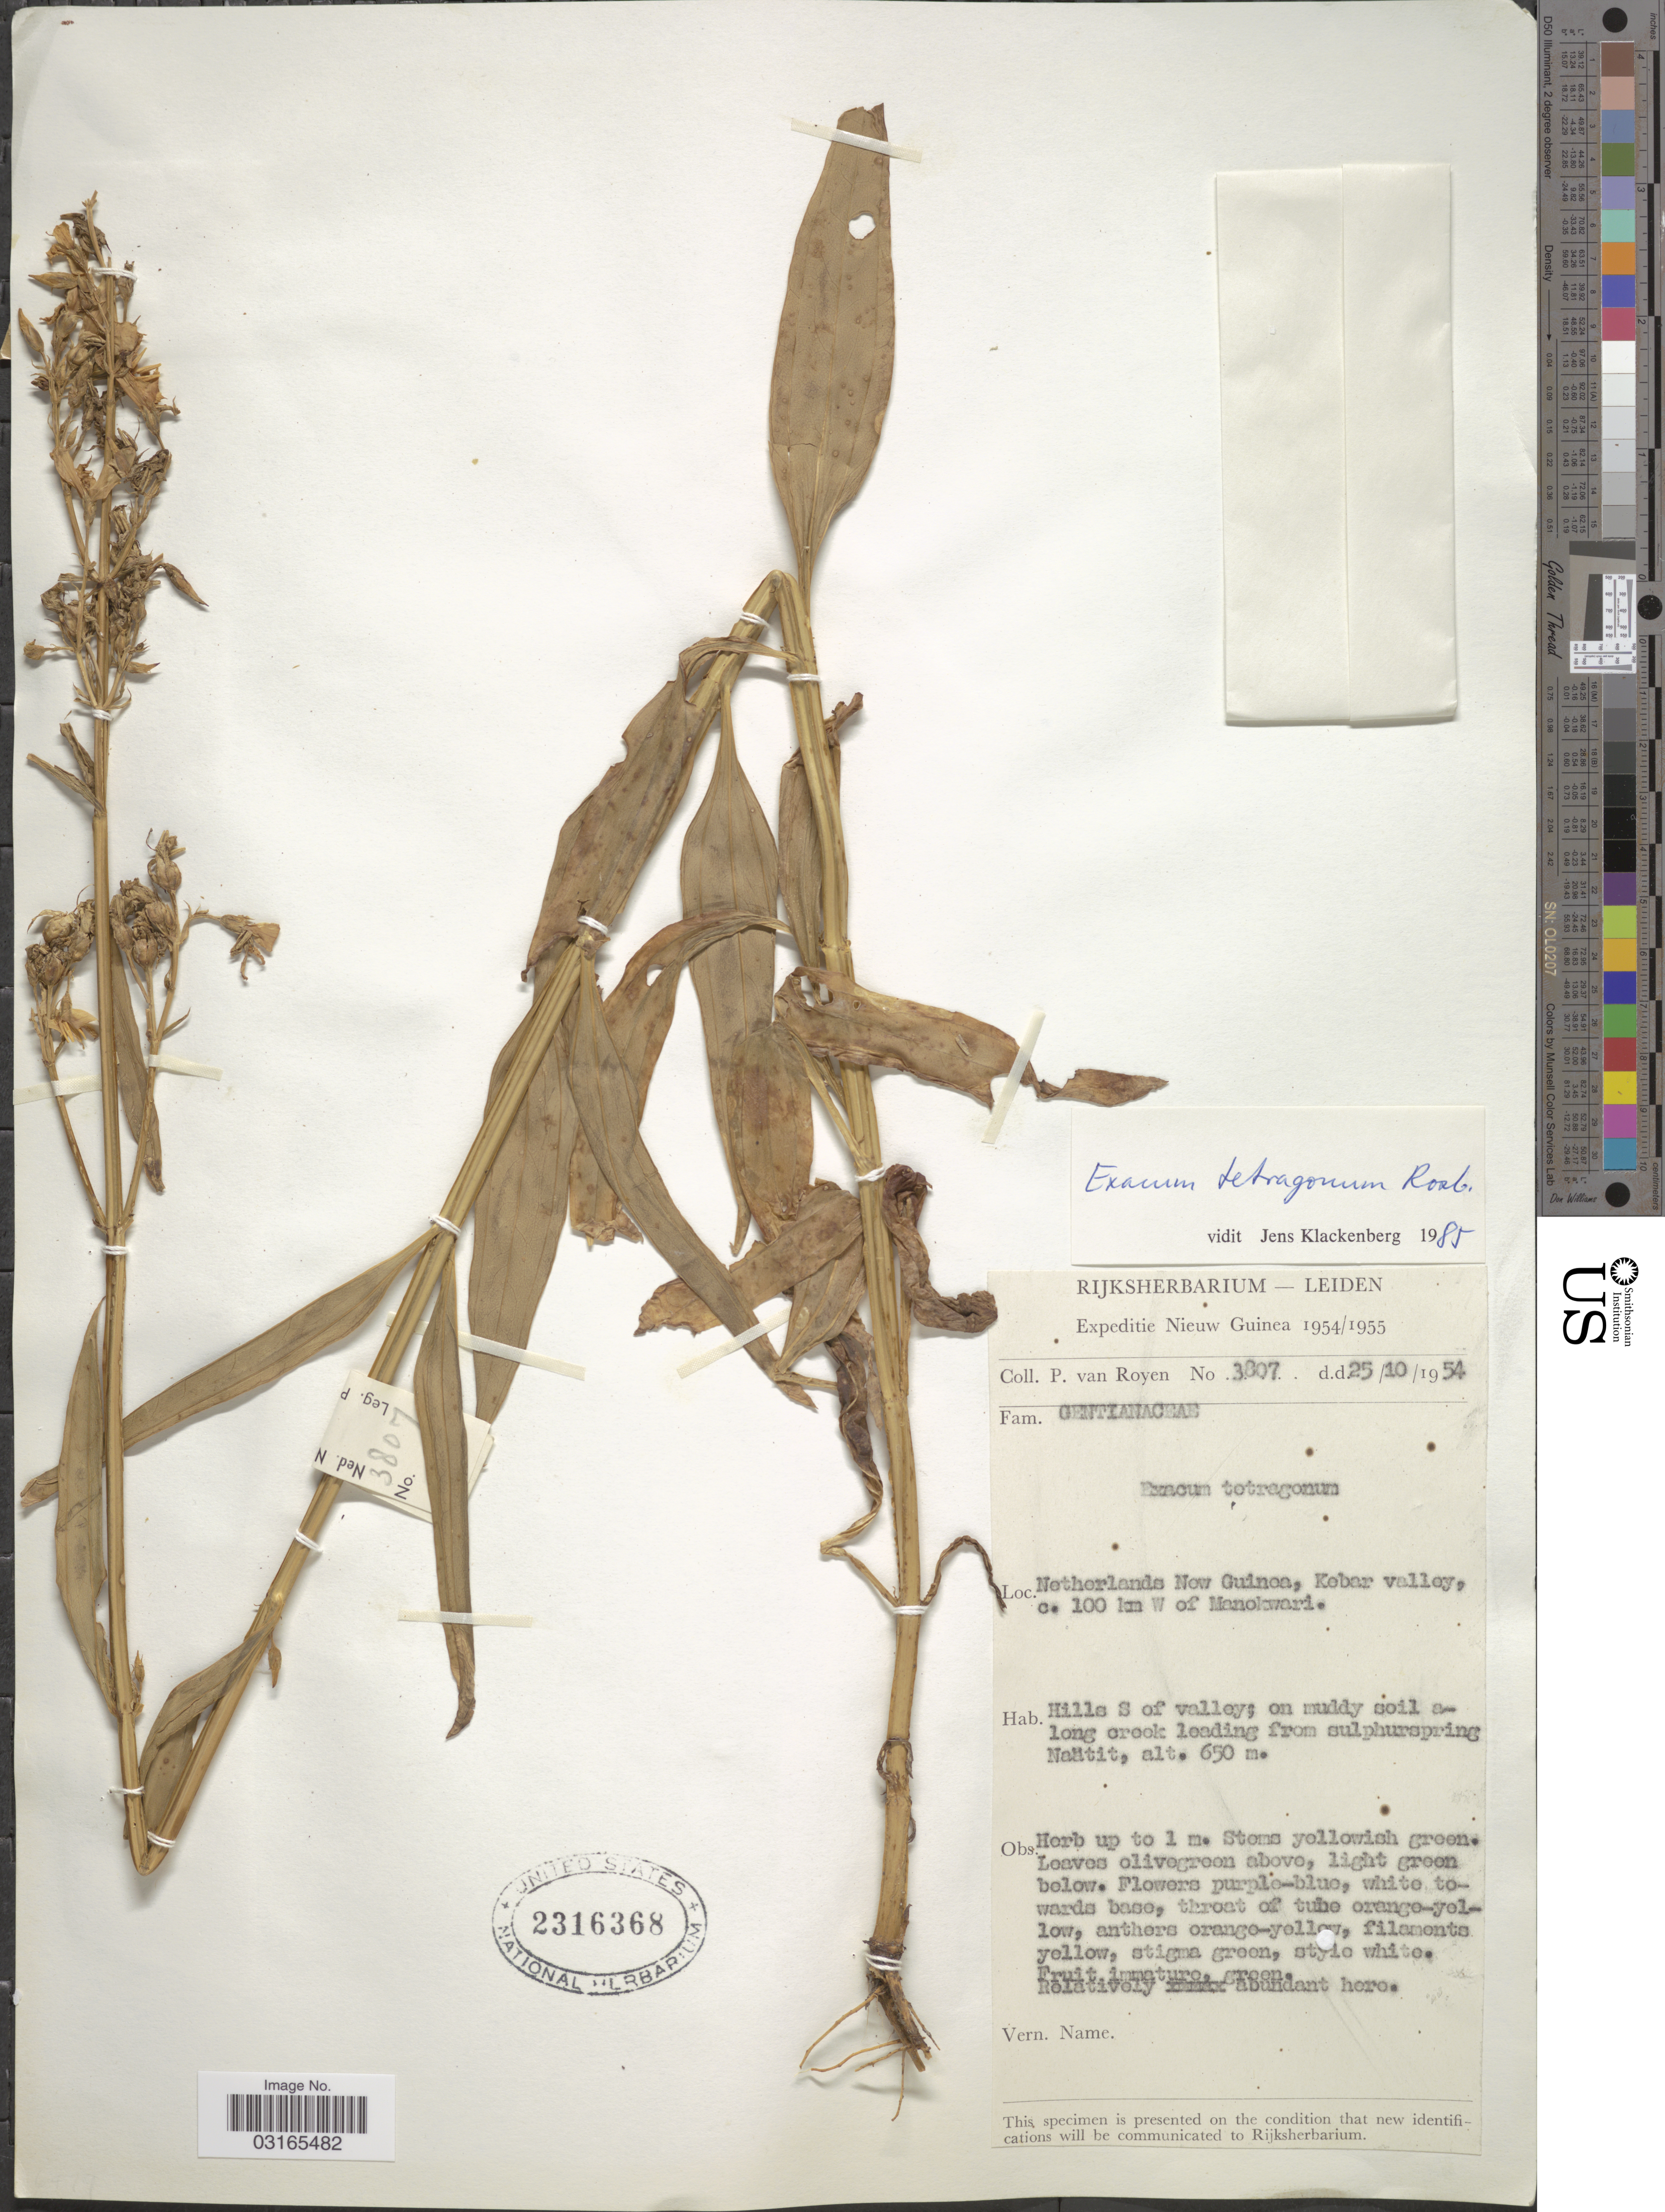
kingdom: Plantae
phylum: Tracheophyta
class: Magnoliopsida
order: Gentianales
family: Gentianaceae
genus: Exacum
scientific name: Exacum tetragonum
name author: Roxb.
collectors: P. van Royen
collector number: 3807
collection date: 1954-10-25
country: Indonesia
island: New Guinea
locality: Nieuw Guinea. Netherlands New Guinea, Kebar valley, c. 100 km W of Manokwari. Hills S of valley.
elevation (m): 650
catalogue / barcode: US 2316368